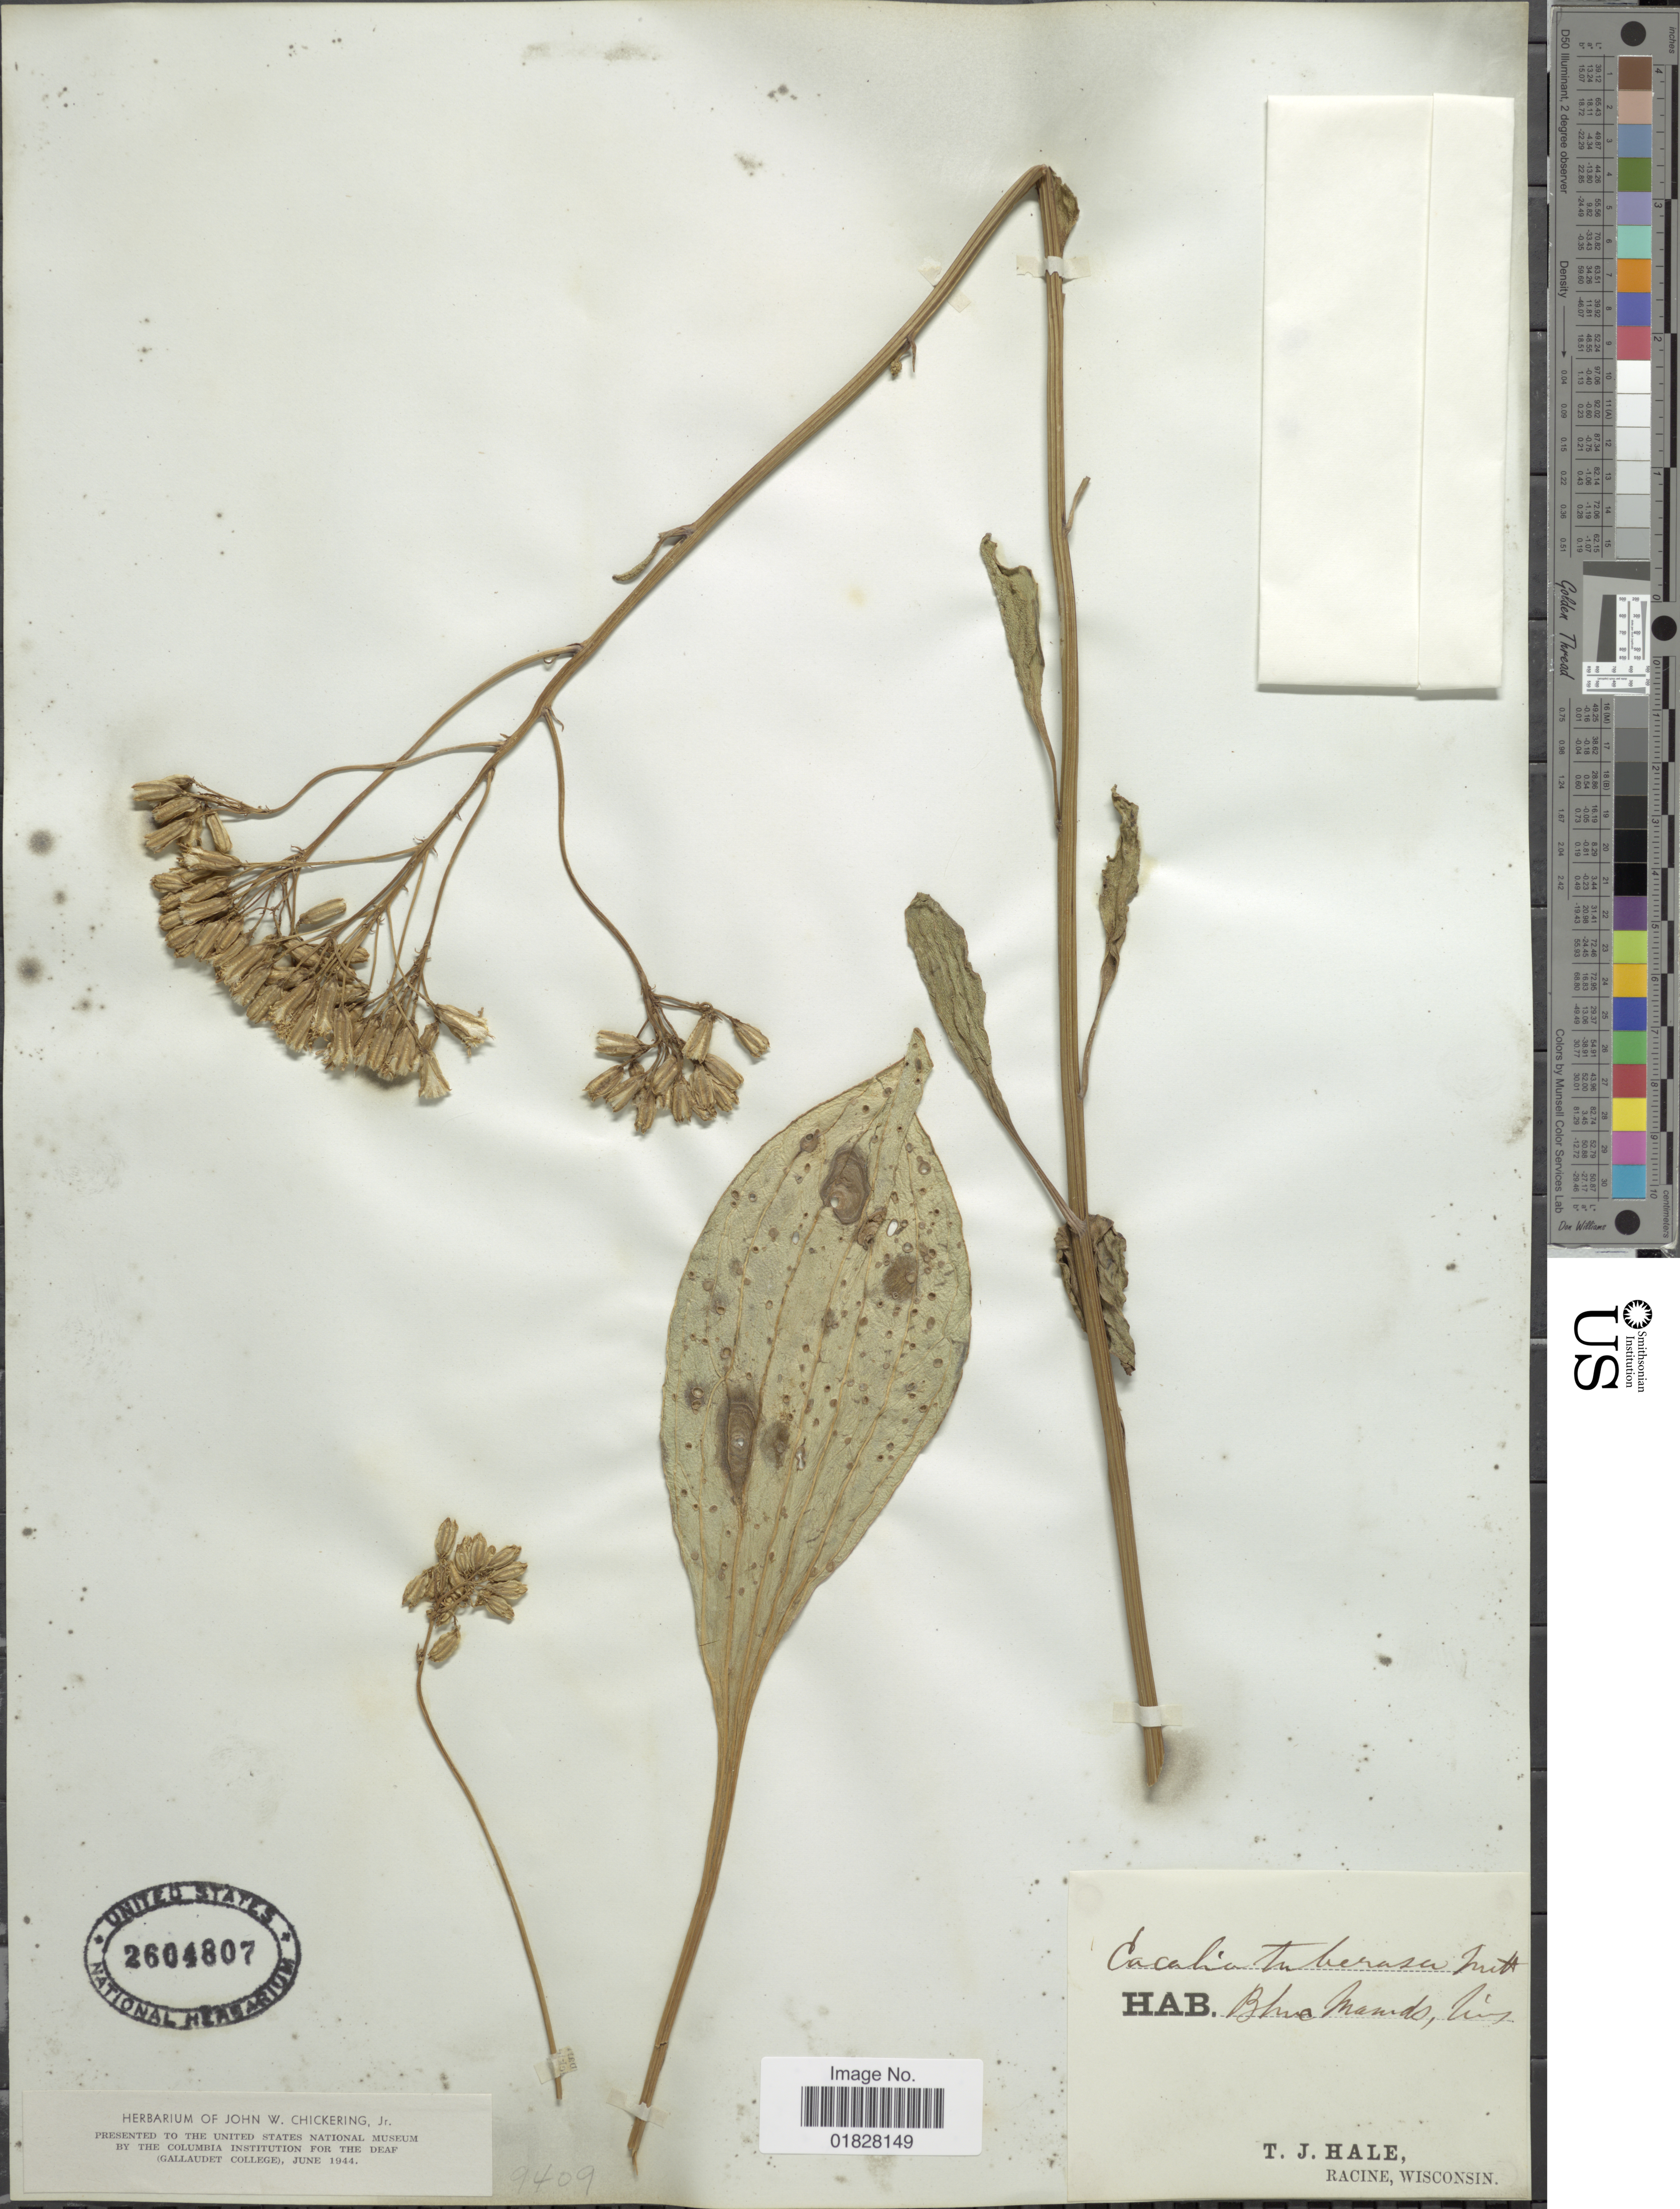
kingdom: Plantae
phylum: Tracheophyta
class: Magnoliopsida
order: Asterales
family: Asteraceae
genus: Arnoglossum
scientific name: Arnoglossum plantagineum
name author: Raf.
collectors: T. Hale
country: United States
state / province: Wisconsin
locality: Blue Mounds, Wis.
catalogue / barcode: US 2604807